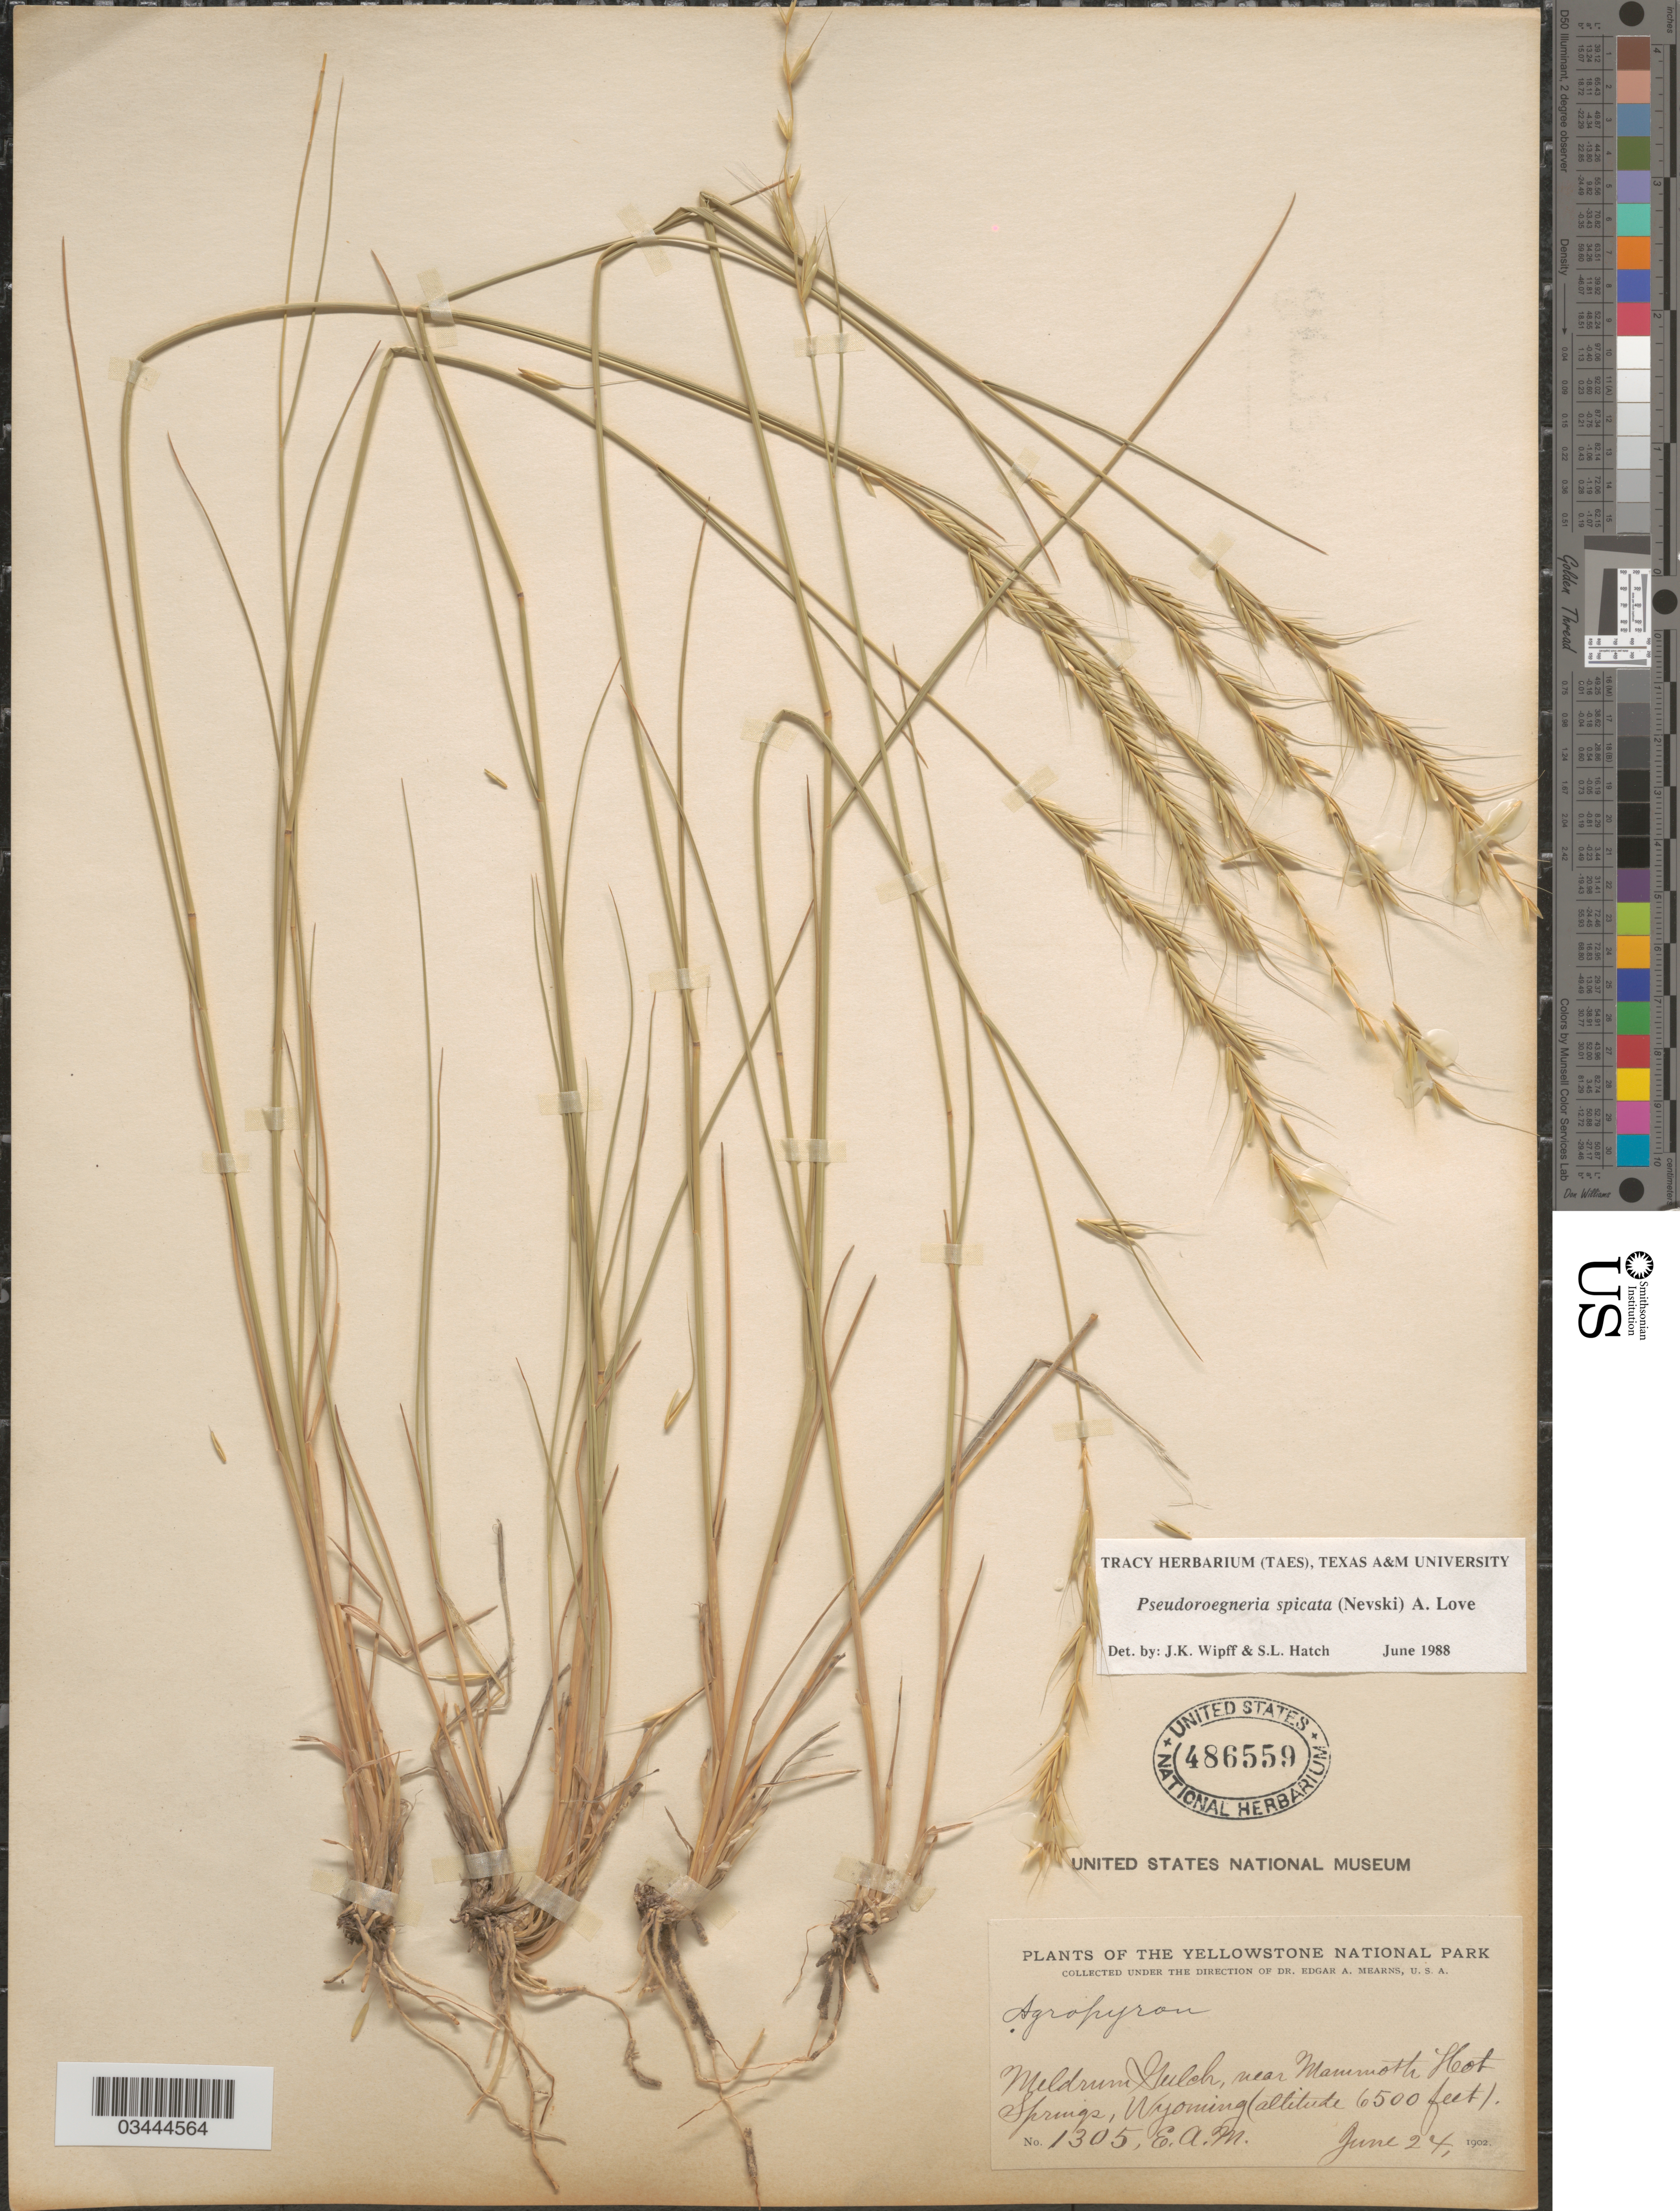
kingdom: Plantae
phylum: Tracheophyta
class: Liliopsida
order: Poales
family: Poaceae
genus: Pseudoroegneria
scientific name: Pseudoroegneria spicata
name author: (Pursh) Á. Löve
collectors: E. A. Mearns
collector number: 1305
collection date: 1902-06-24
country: United States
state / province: Wyoming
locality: Yellowstone National Park. Meldrum Gulch, near Mammoth Hot Springs.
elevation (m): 1981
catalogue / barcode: US 486559